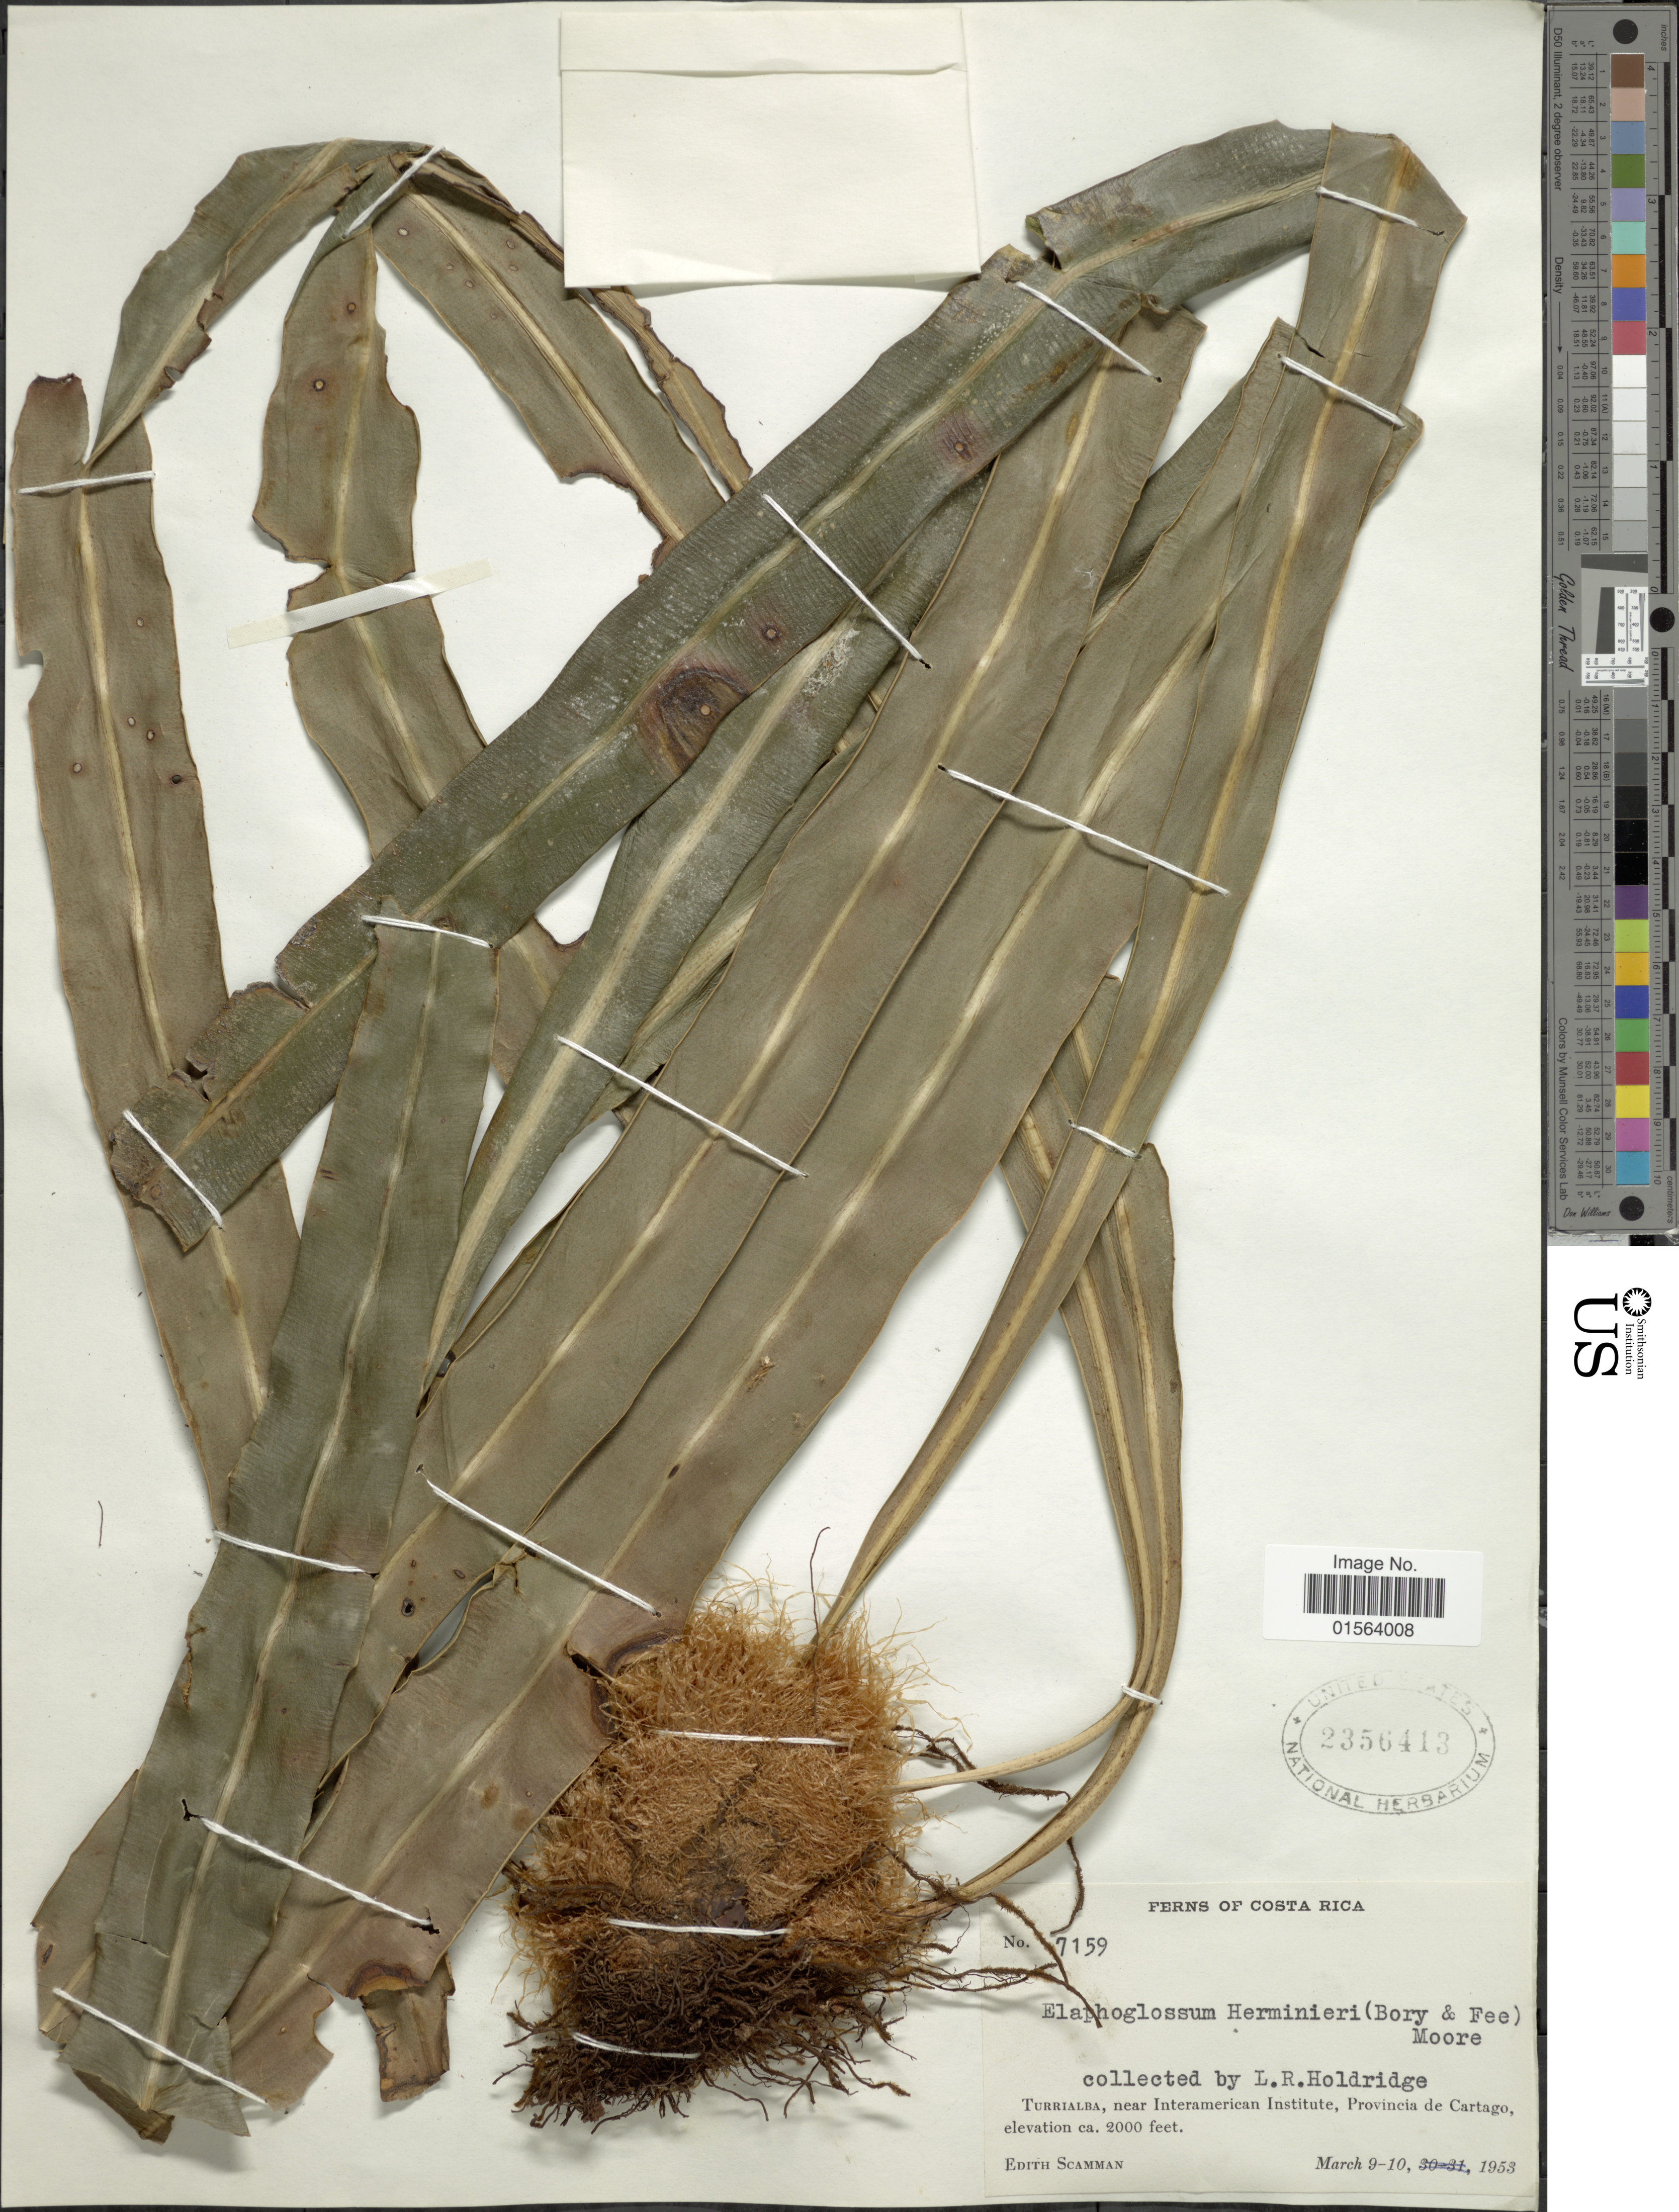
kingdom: Plantae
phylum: Tracheophyta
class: Polypodiopsida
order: Polypodiales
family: Dryopteridaceae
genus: Elaphoglossum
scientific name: Elaphoglossum herminieri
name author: (Bory & Fée) T. Moore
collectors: L. Holdridge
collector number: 7159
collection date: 1953-03-09/1953-03-10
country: Costa Rica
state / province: Cartago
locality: Turrialba, near Interamerican Institute, Provincia de Cartago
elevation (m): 610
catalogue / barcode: US 2356413